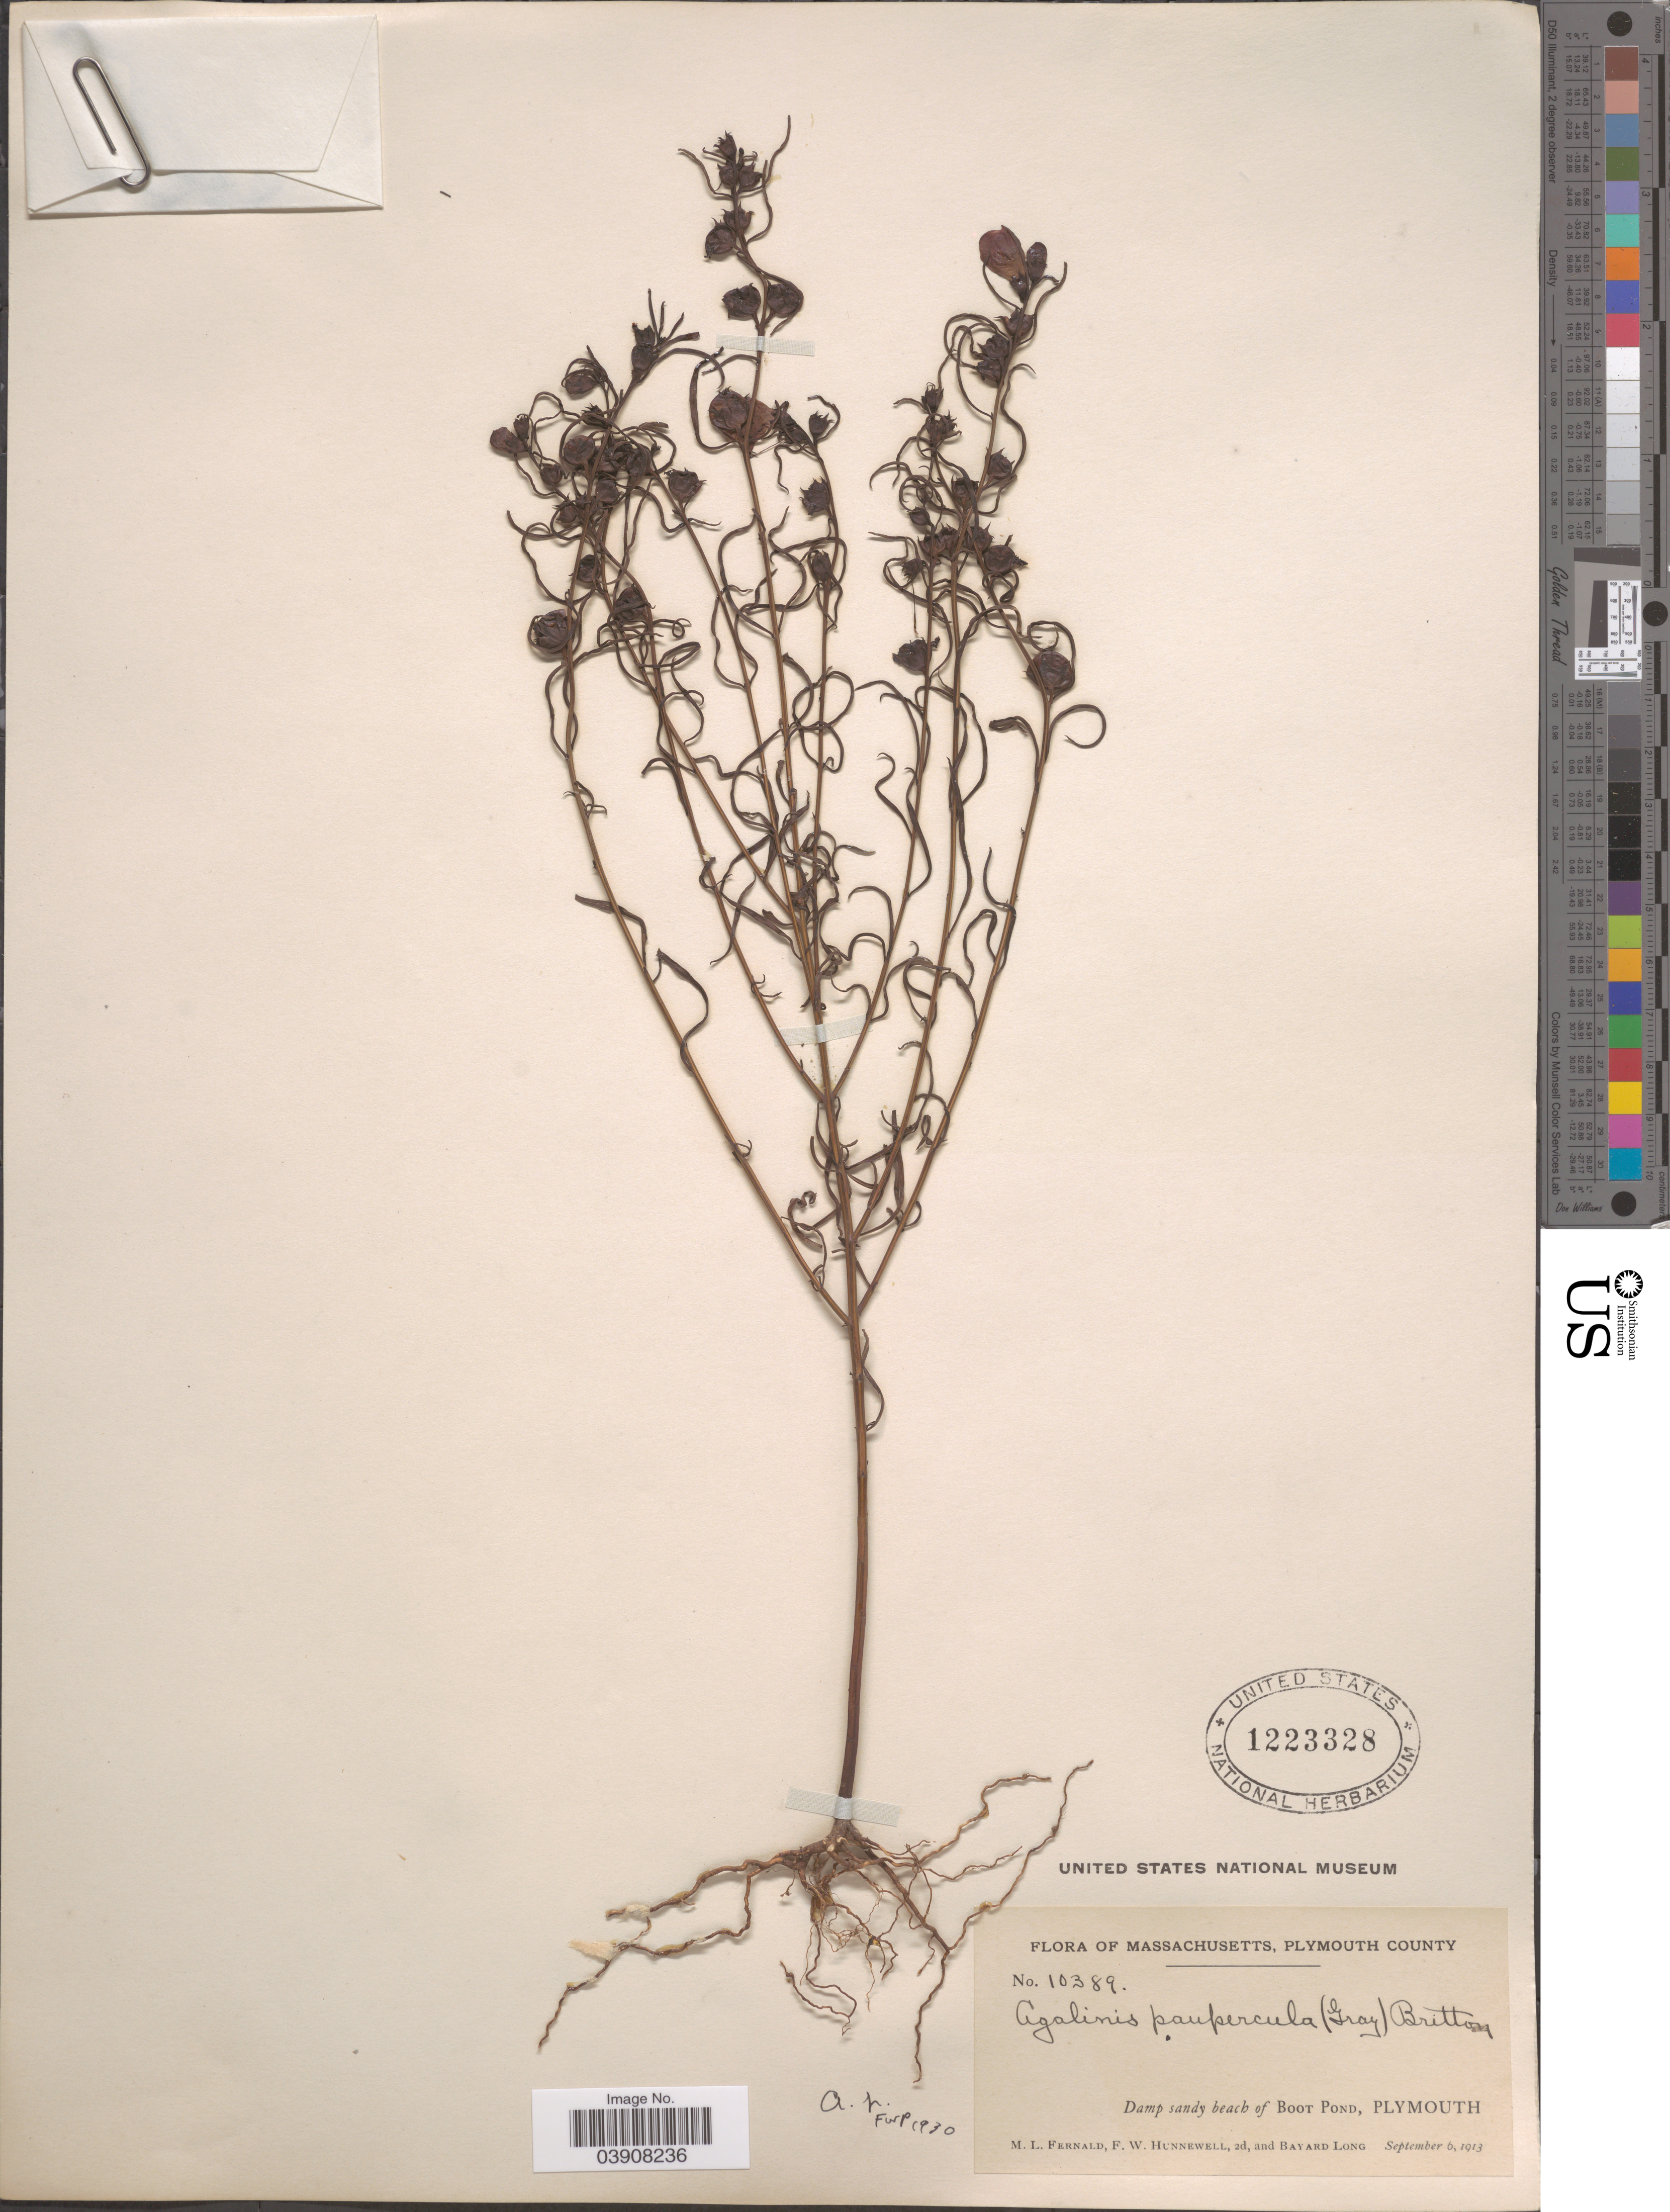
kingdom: Plantae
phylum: Tracheophyta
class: Magnoliopsida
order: Lamiales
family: Orobanchaceae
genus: Agalinis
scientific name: Agalinis paupercula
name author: (A. Gray) Britton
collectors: M. L. Fernald, F. Hunnewell & B. Long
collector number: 10389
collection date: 1913-09-06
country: United States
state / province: Massachusetts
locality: Plymouth County. Damp sandy beach of Boot Pond, Plymouth.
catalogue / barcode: US 1223328